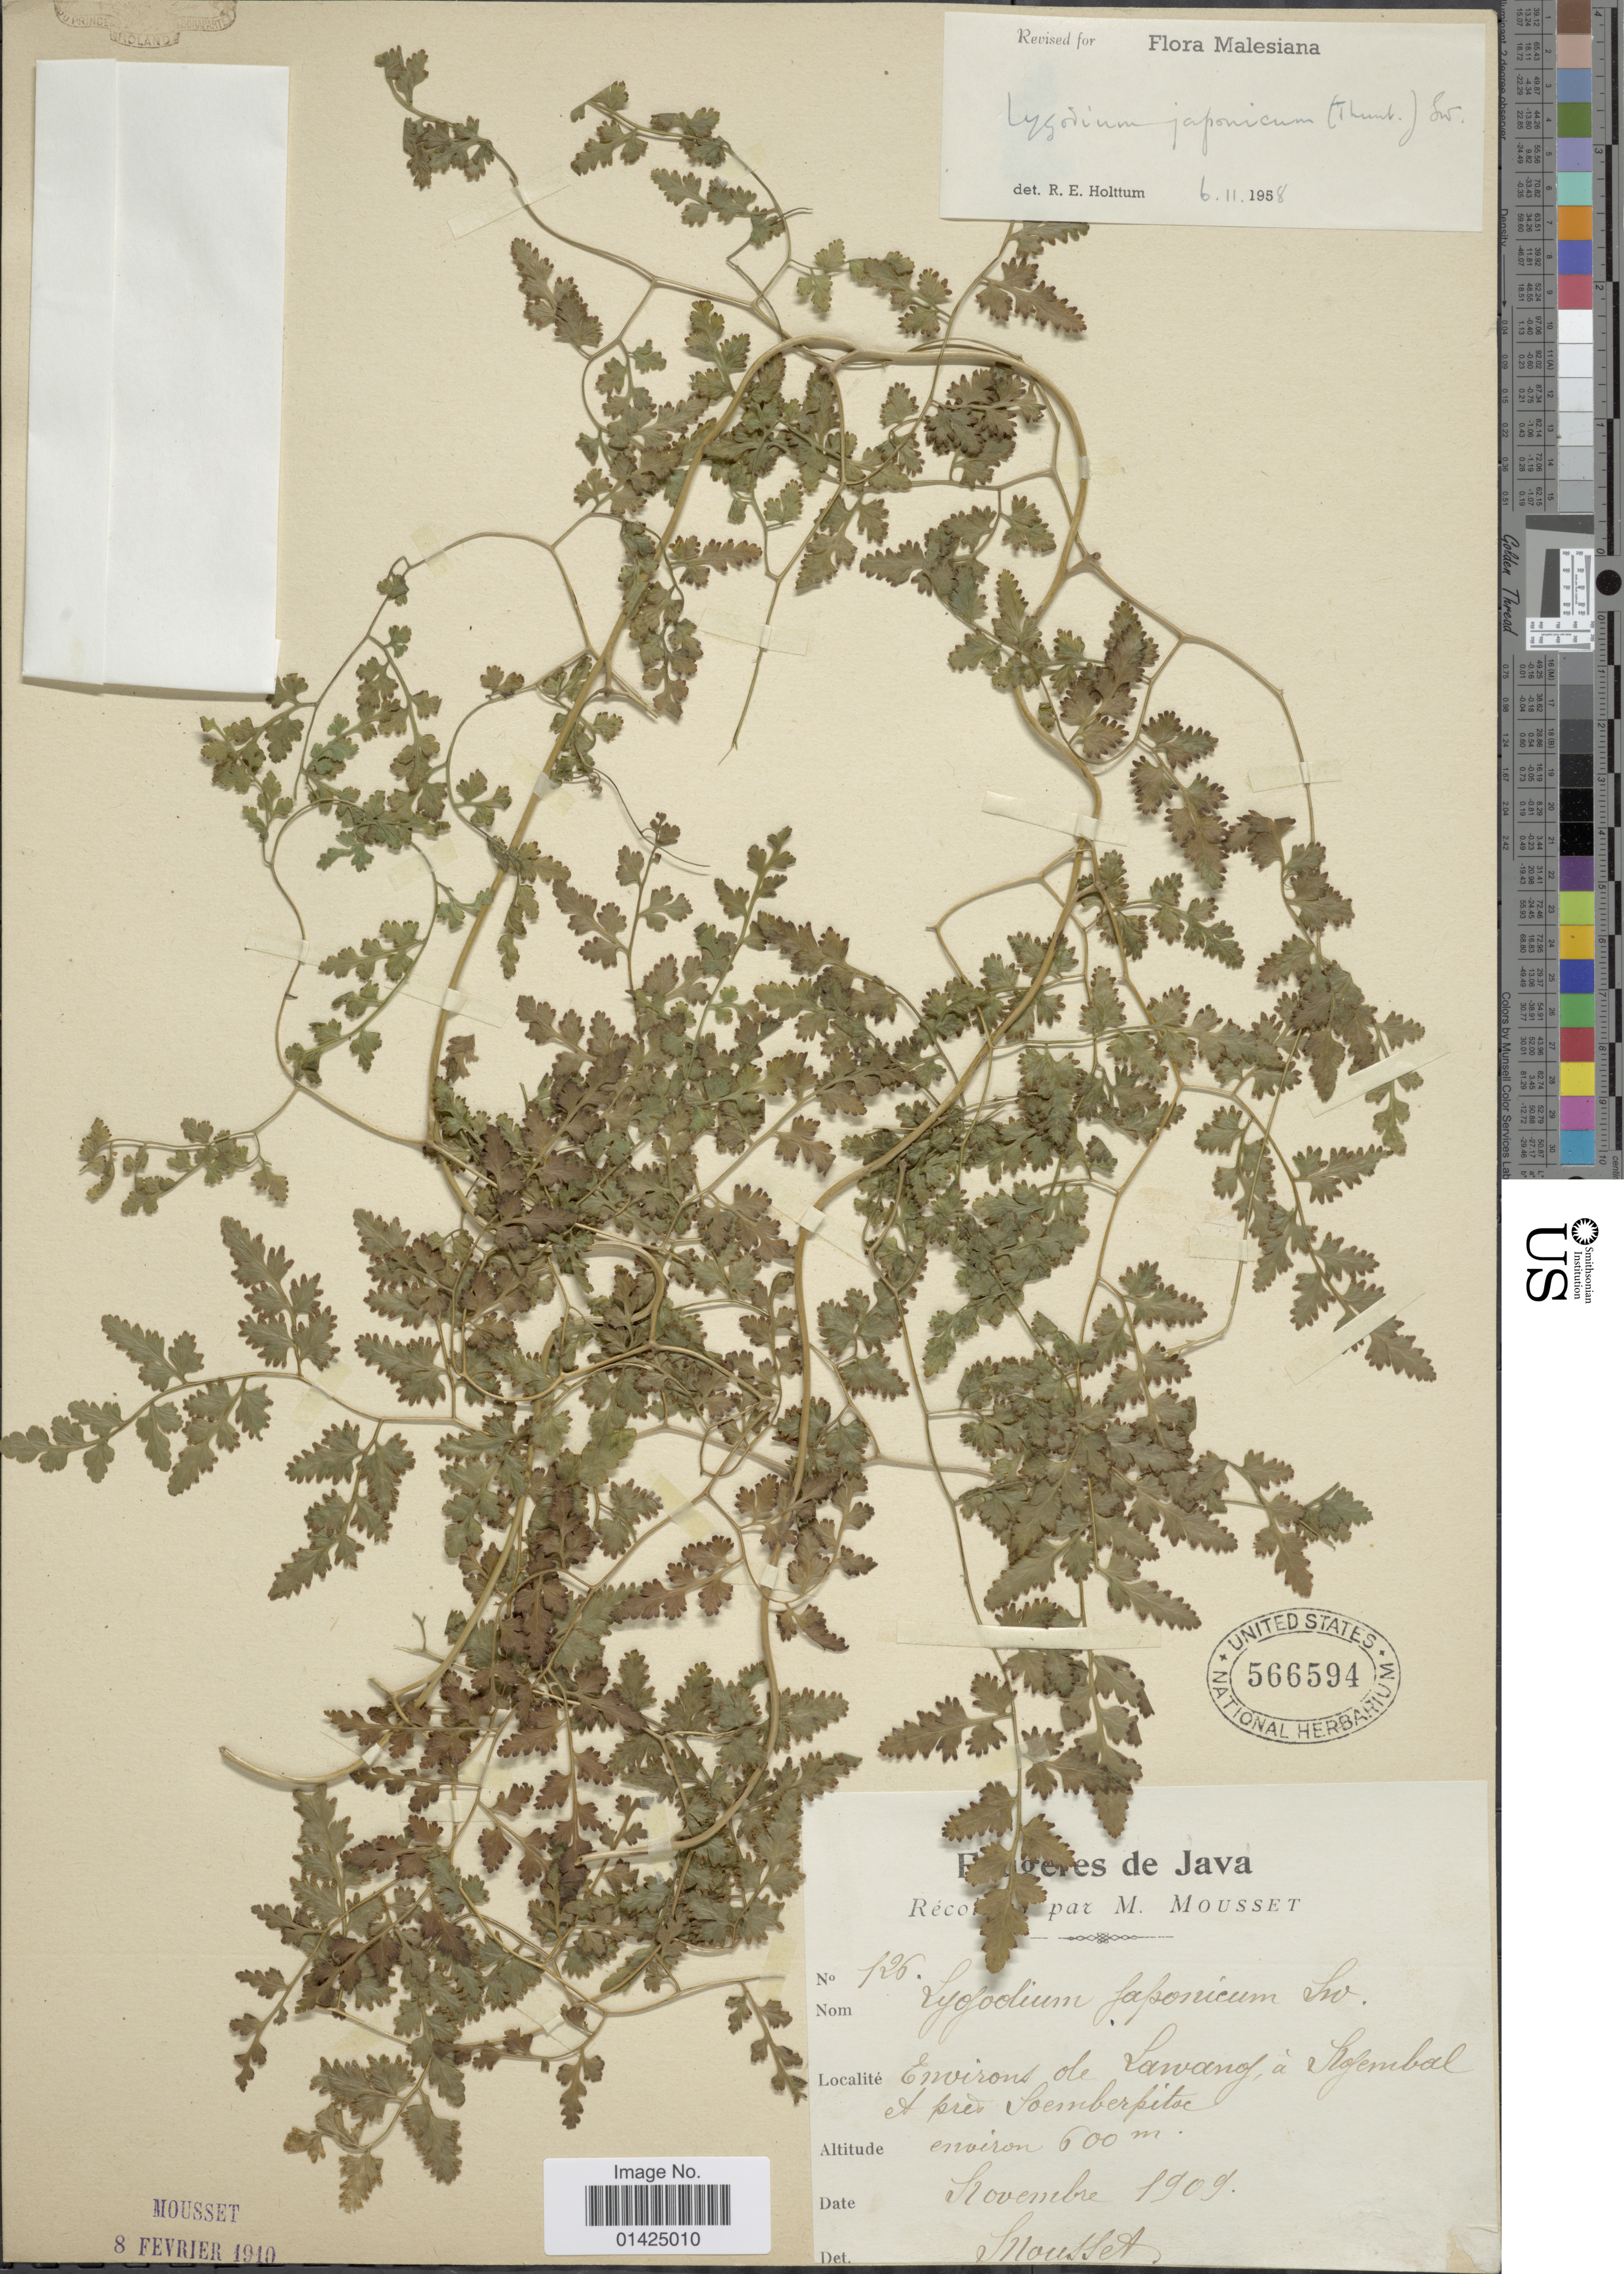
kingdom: Plantae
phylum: Tracheophyta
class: Polypodiopsida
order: Schizaeales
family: Lygodiaceae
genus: Lygodium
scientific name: Lygodium japonicum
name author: (Thunb.) Sw.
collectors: M. Mousset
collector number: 126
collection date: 1909-11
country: Indonesia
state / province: Java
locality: Environt ole Lawang, Trofembal A pres foemberpitoe [interpreted]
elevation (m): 600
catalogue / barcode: US 566594